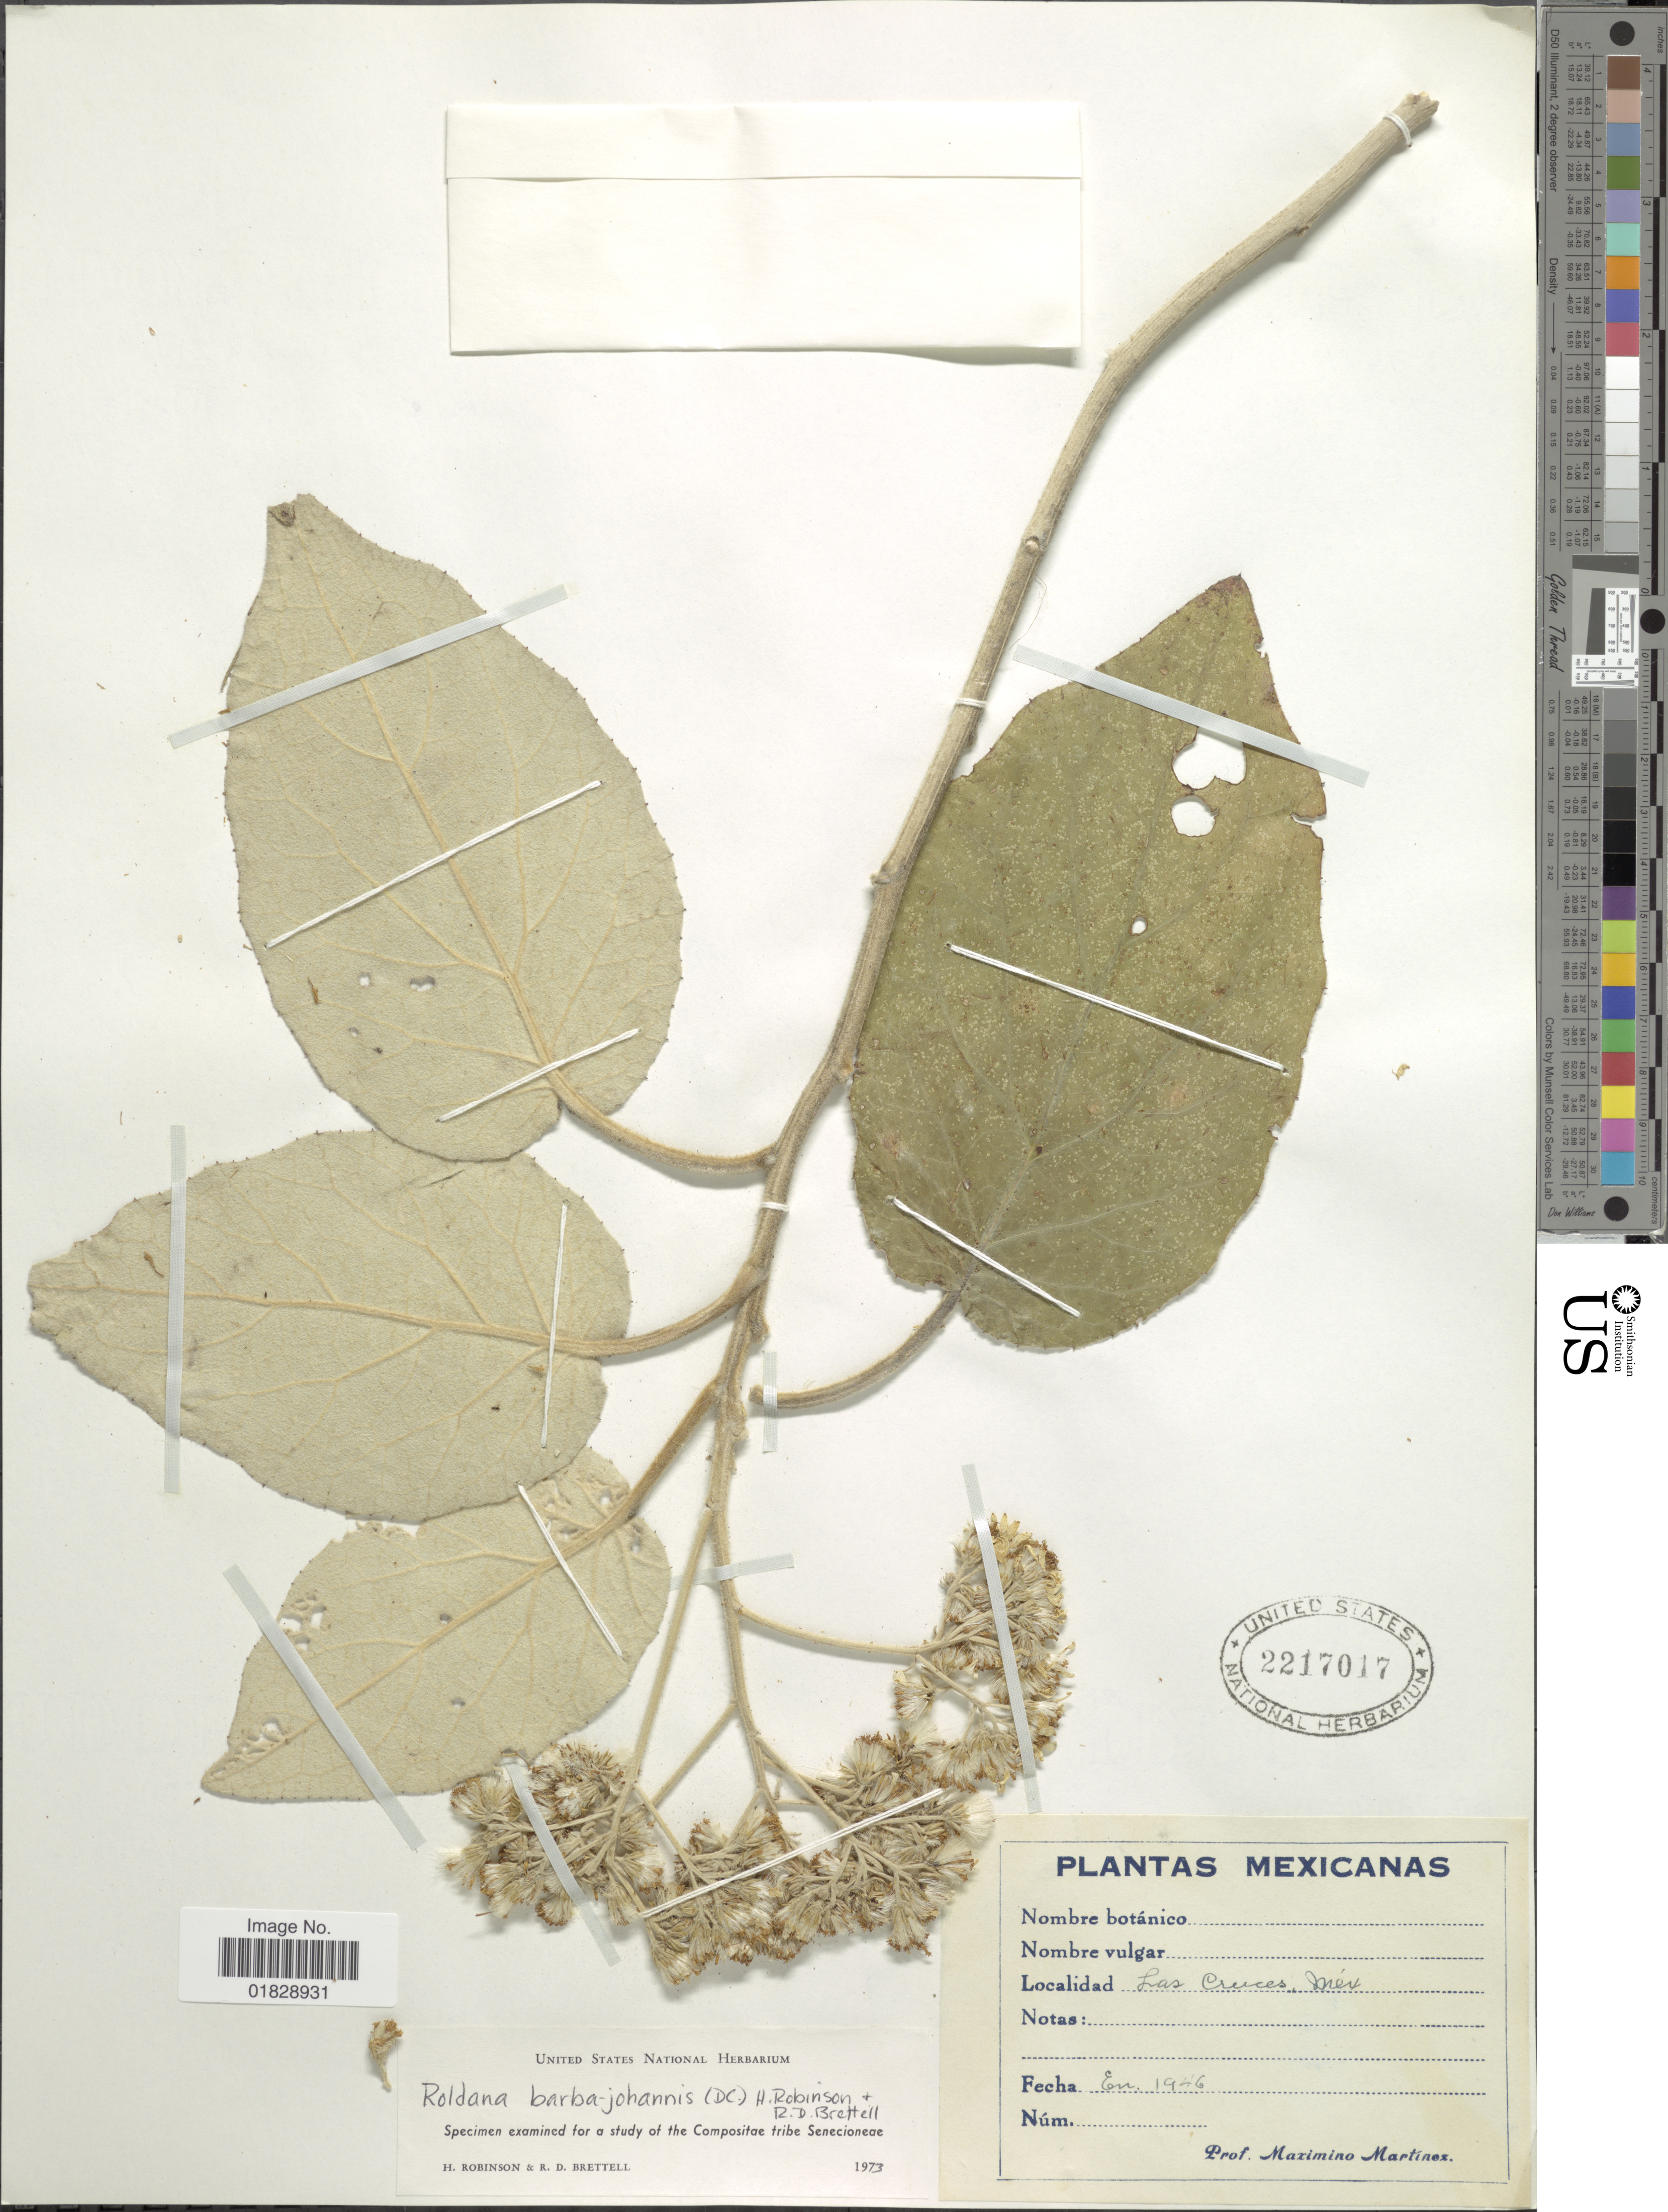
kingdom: Plantae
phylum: Tracheophyta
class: Magnoliopsida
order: Asterales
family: Asteraceae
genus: Roldana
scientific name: Roldana barba-johannis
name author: (DC.) H. Rob. & Brettell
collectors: M. Martinez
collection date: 1946-01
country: Mexico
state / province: México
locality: Las Cruces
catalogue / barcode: US 2217017